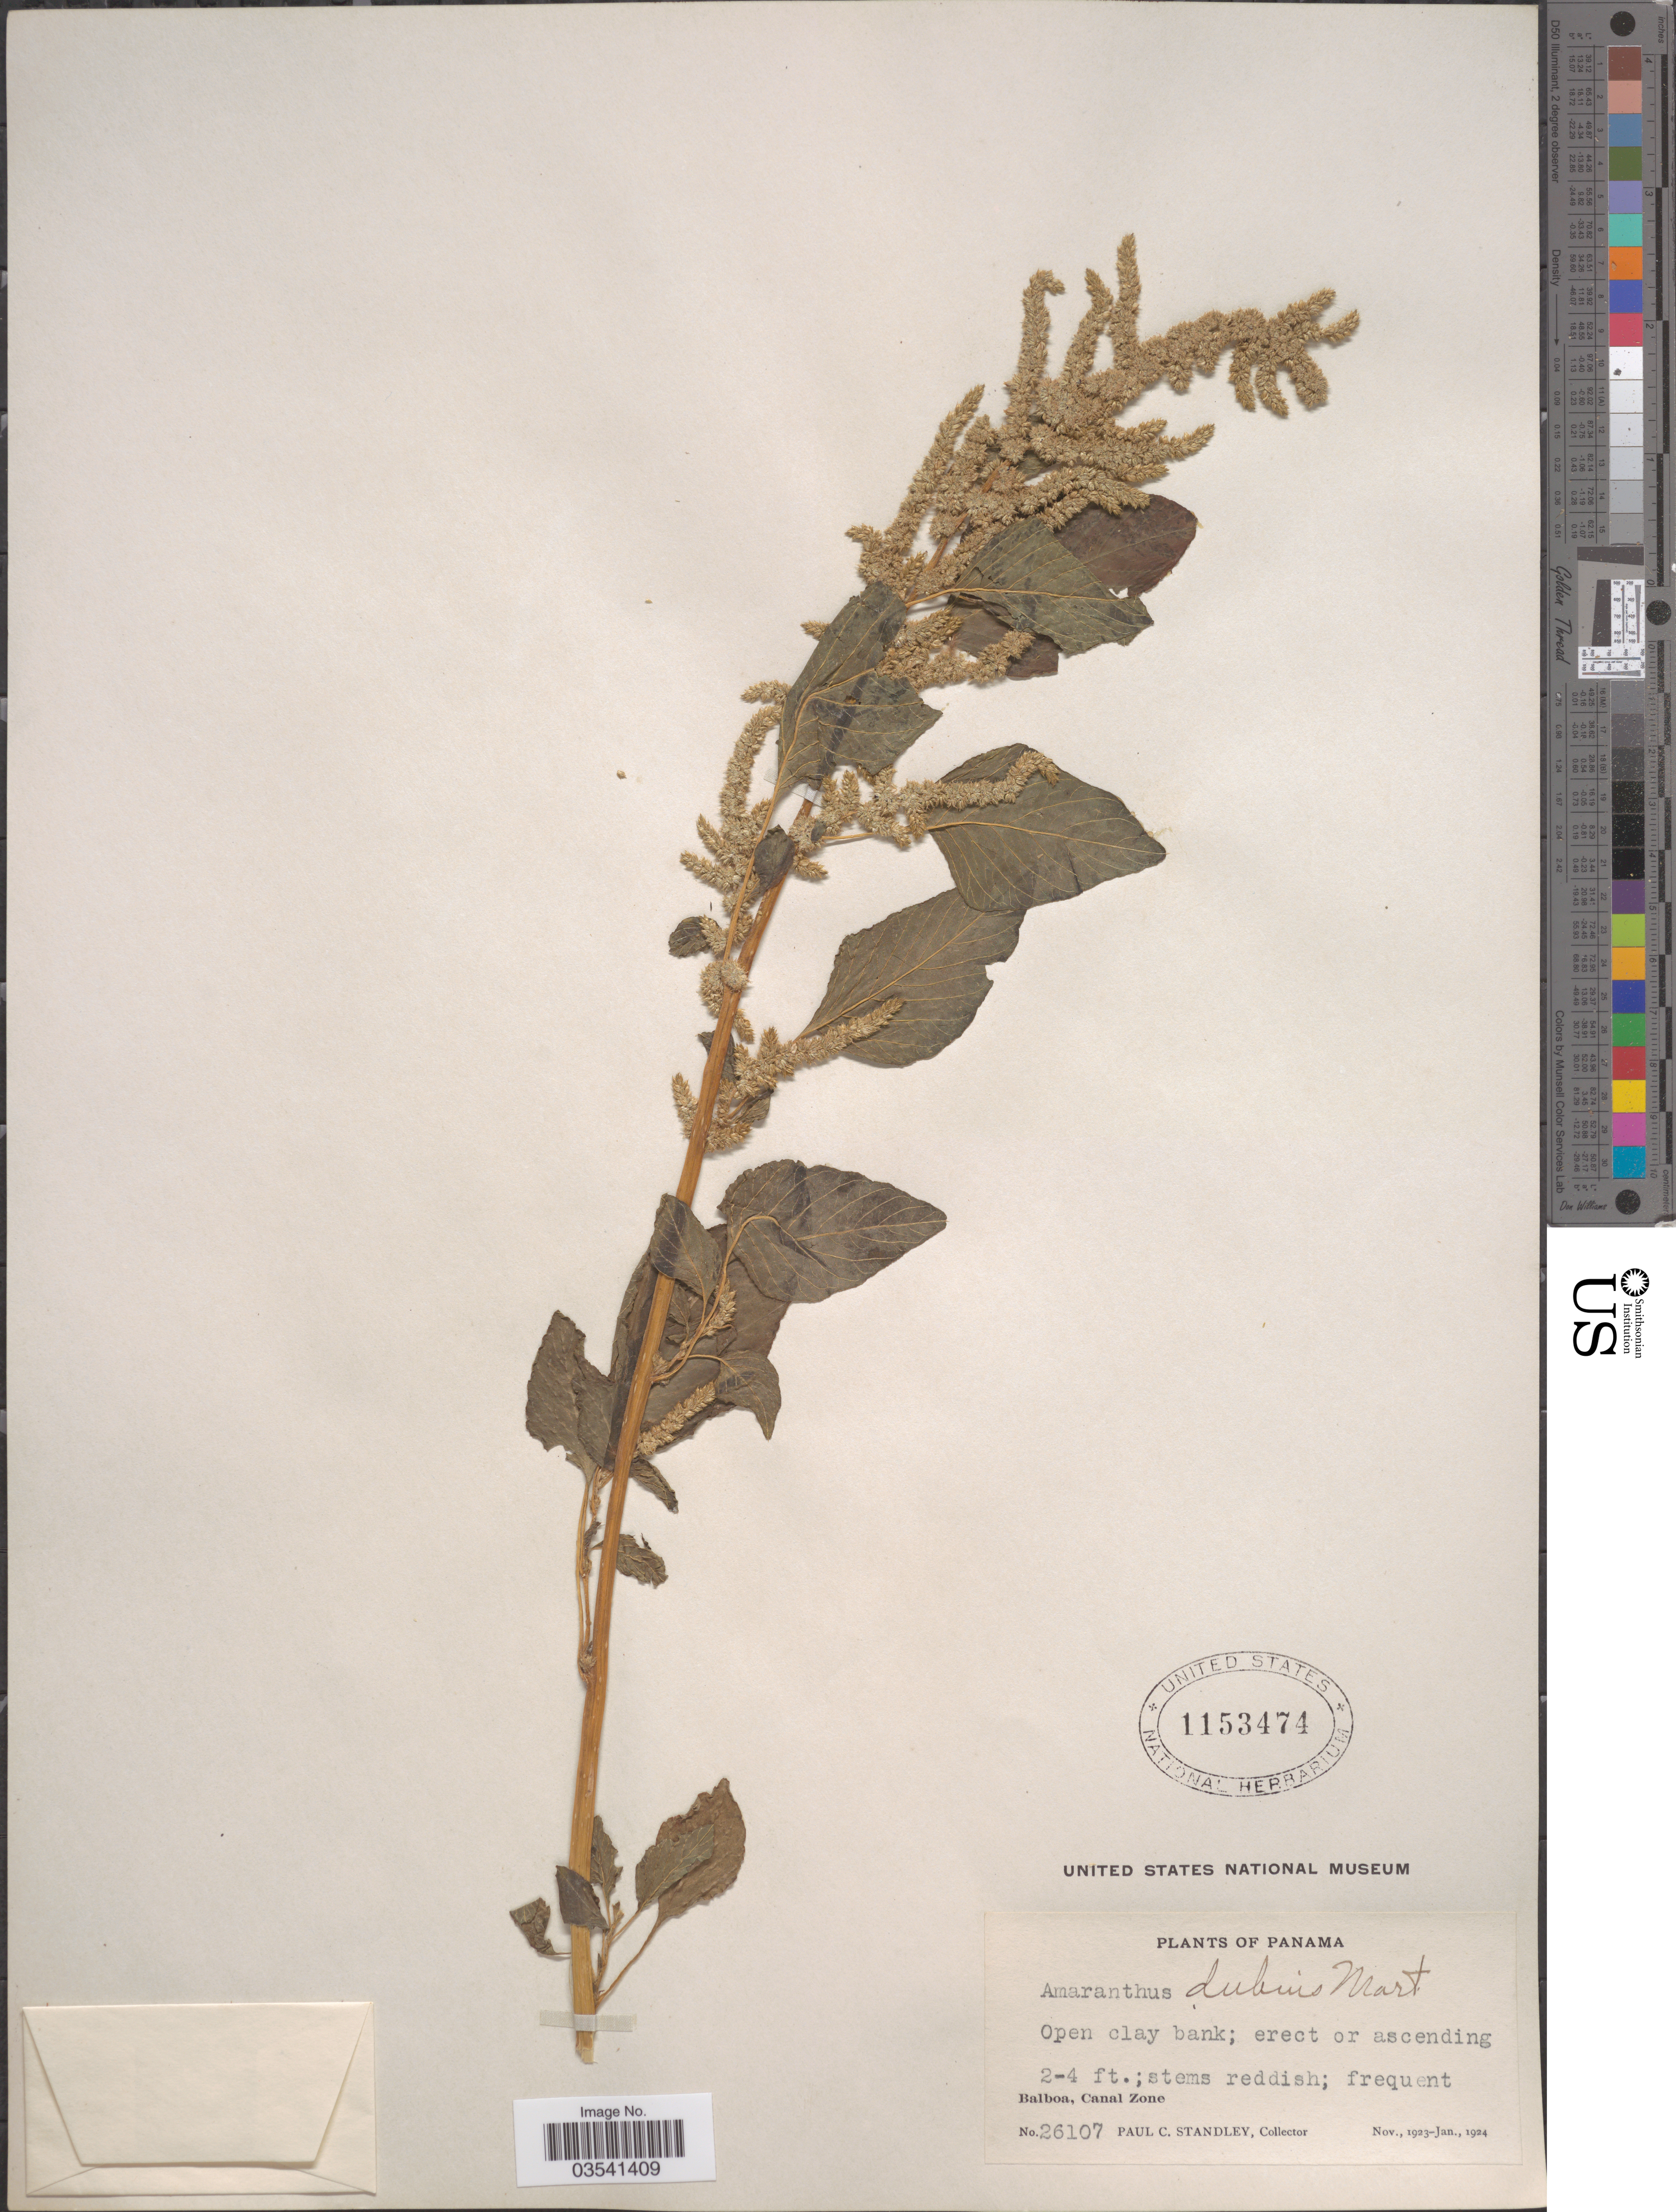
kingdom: Plantae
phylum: Tracheophyta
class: Magnoliopsida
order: Caryophyllales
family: Amaranthaceae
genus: Amaranthus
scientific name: Amaranthus dubius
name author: Mart. ex Thell.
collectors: P. C. Standley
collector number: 26107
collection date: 1923-11/1924-01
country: Panama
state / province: Colón / Panamá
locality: Balboa, Canal Zone.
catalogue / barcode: US 1153474